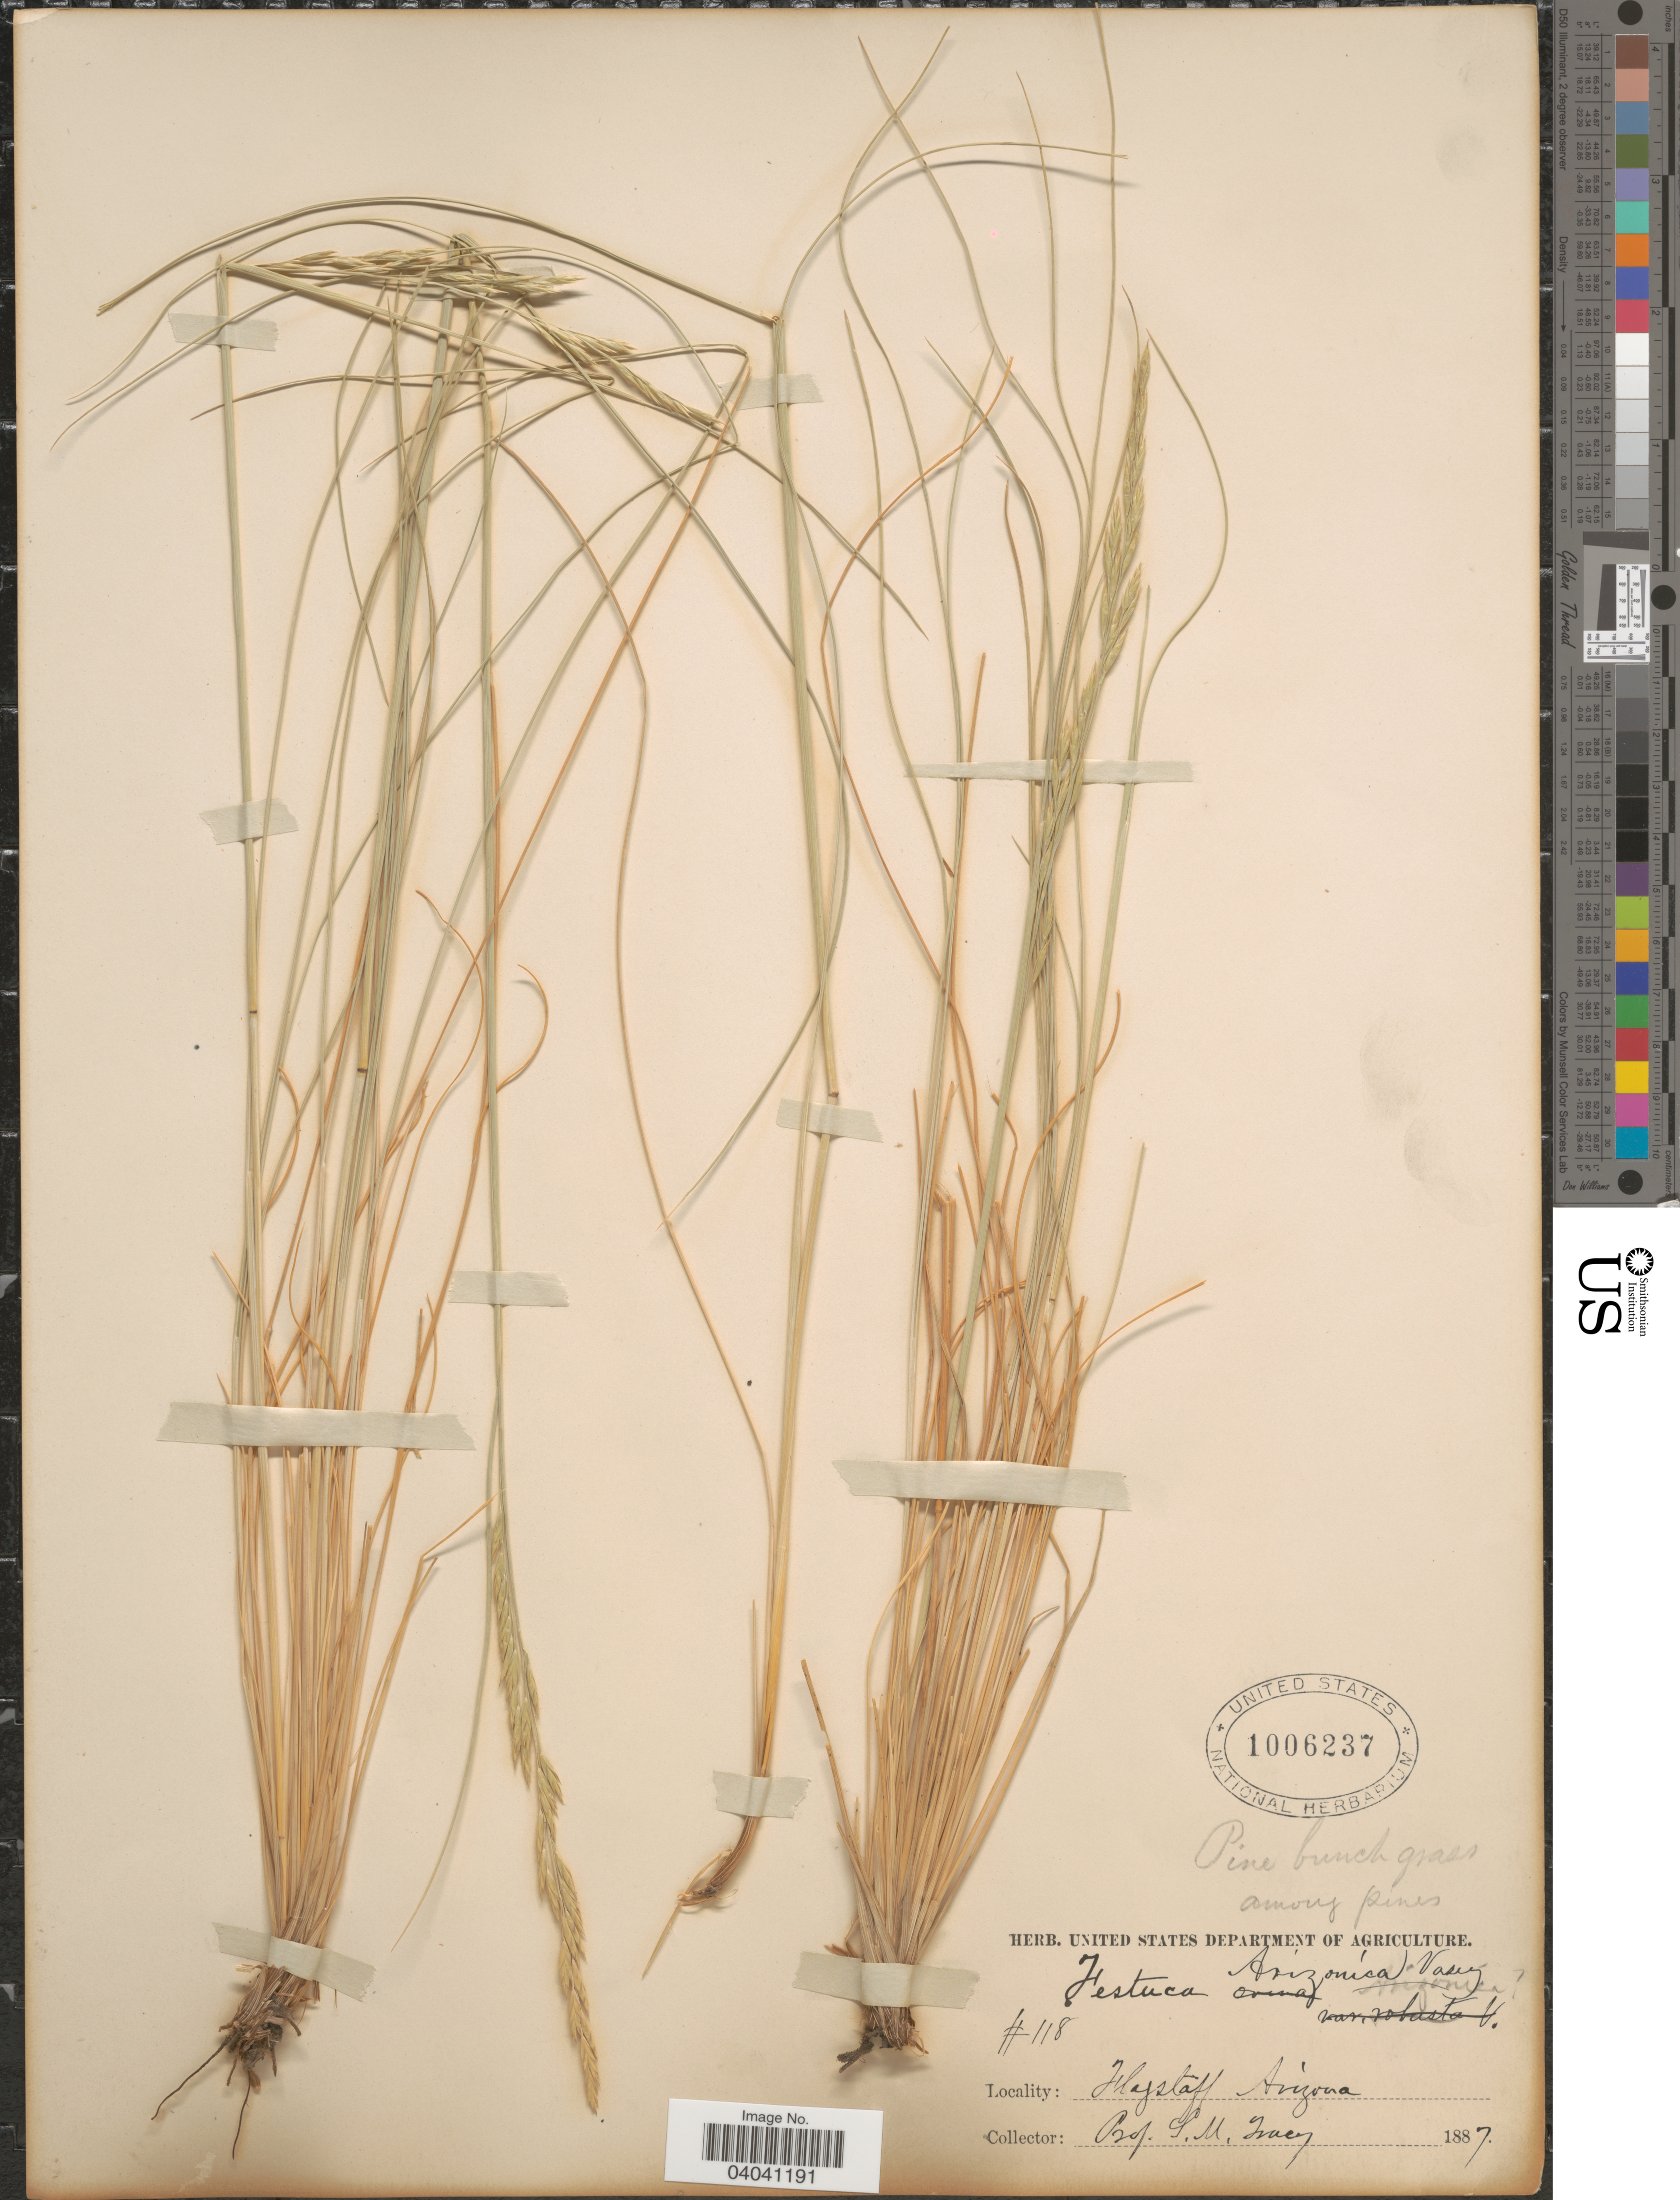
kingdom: Plantae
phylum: Tracheophyta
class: Liliopsida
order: Poales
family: Poaceae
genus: Festuca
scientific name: Festuca arizonica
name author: Vasey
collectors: S. M. Tracy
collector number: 118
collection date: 1887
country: United States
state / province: Arizona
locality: Flagstaff.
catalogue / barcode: US 1006237